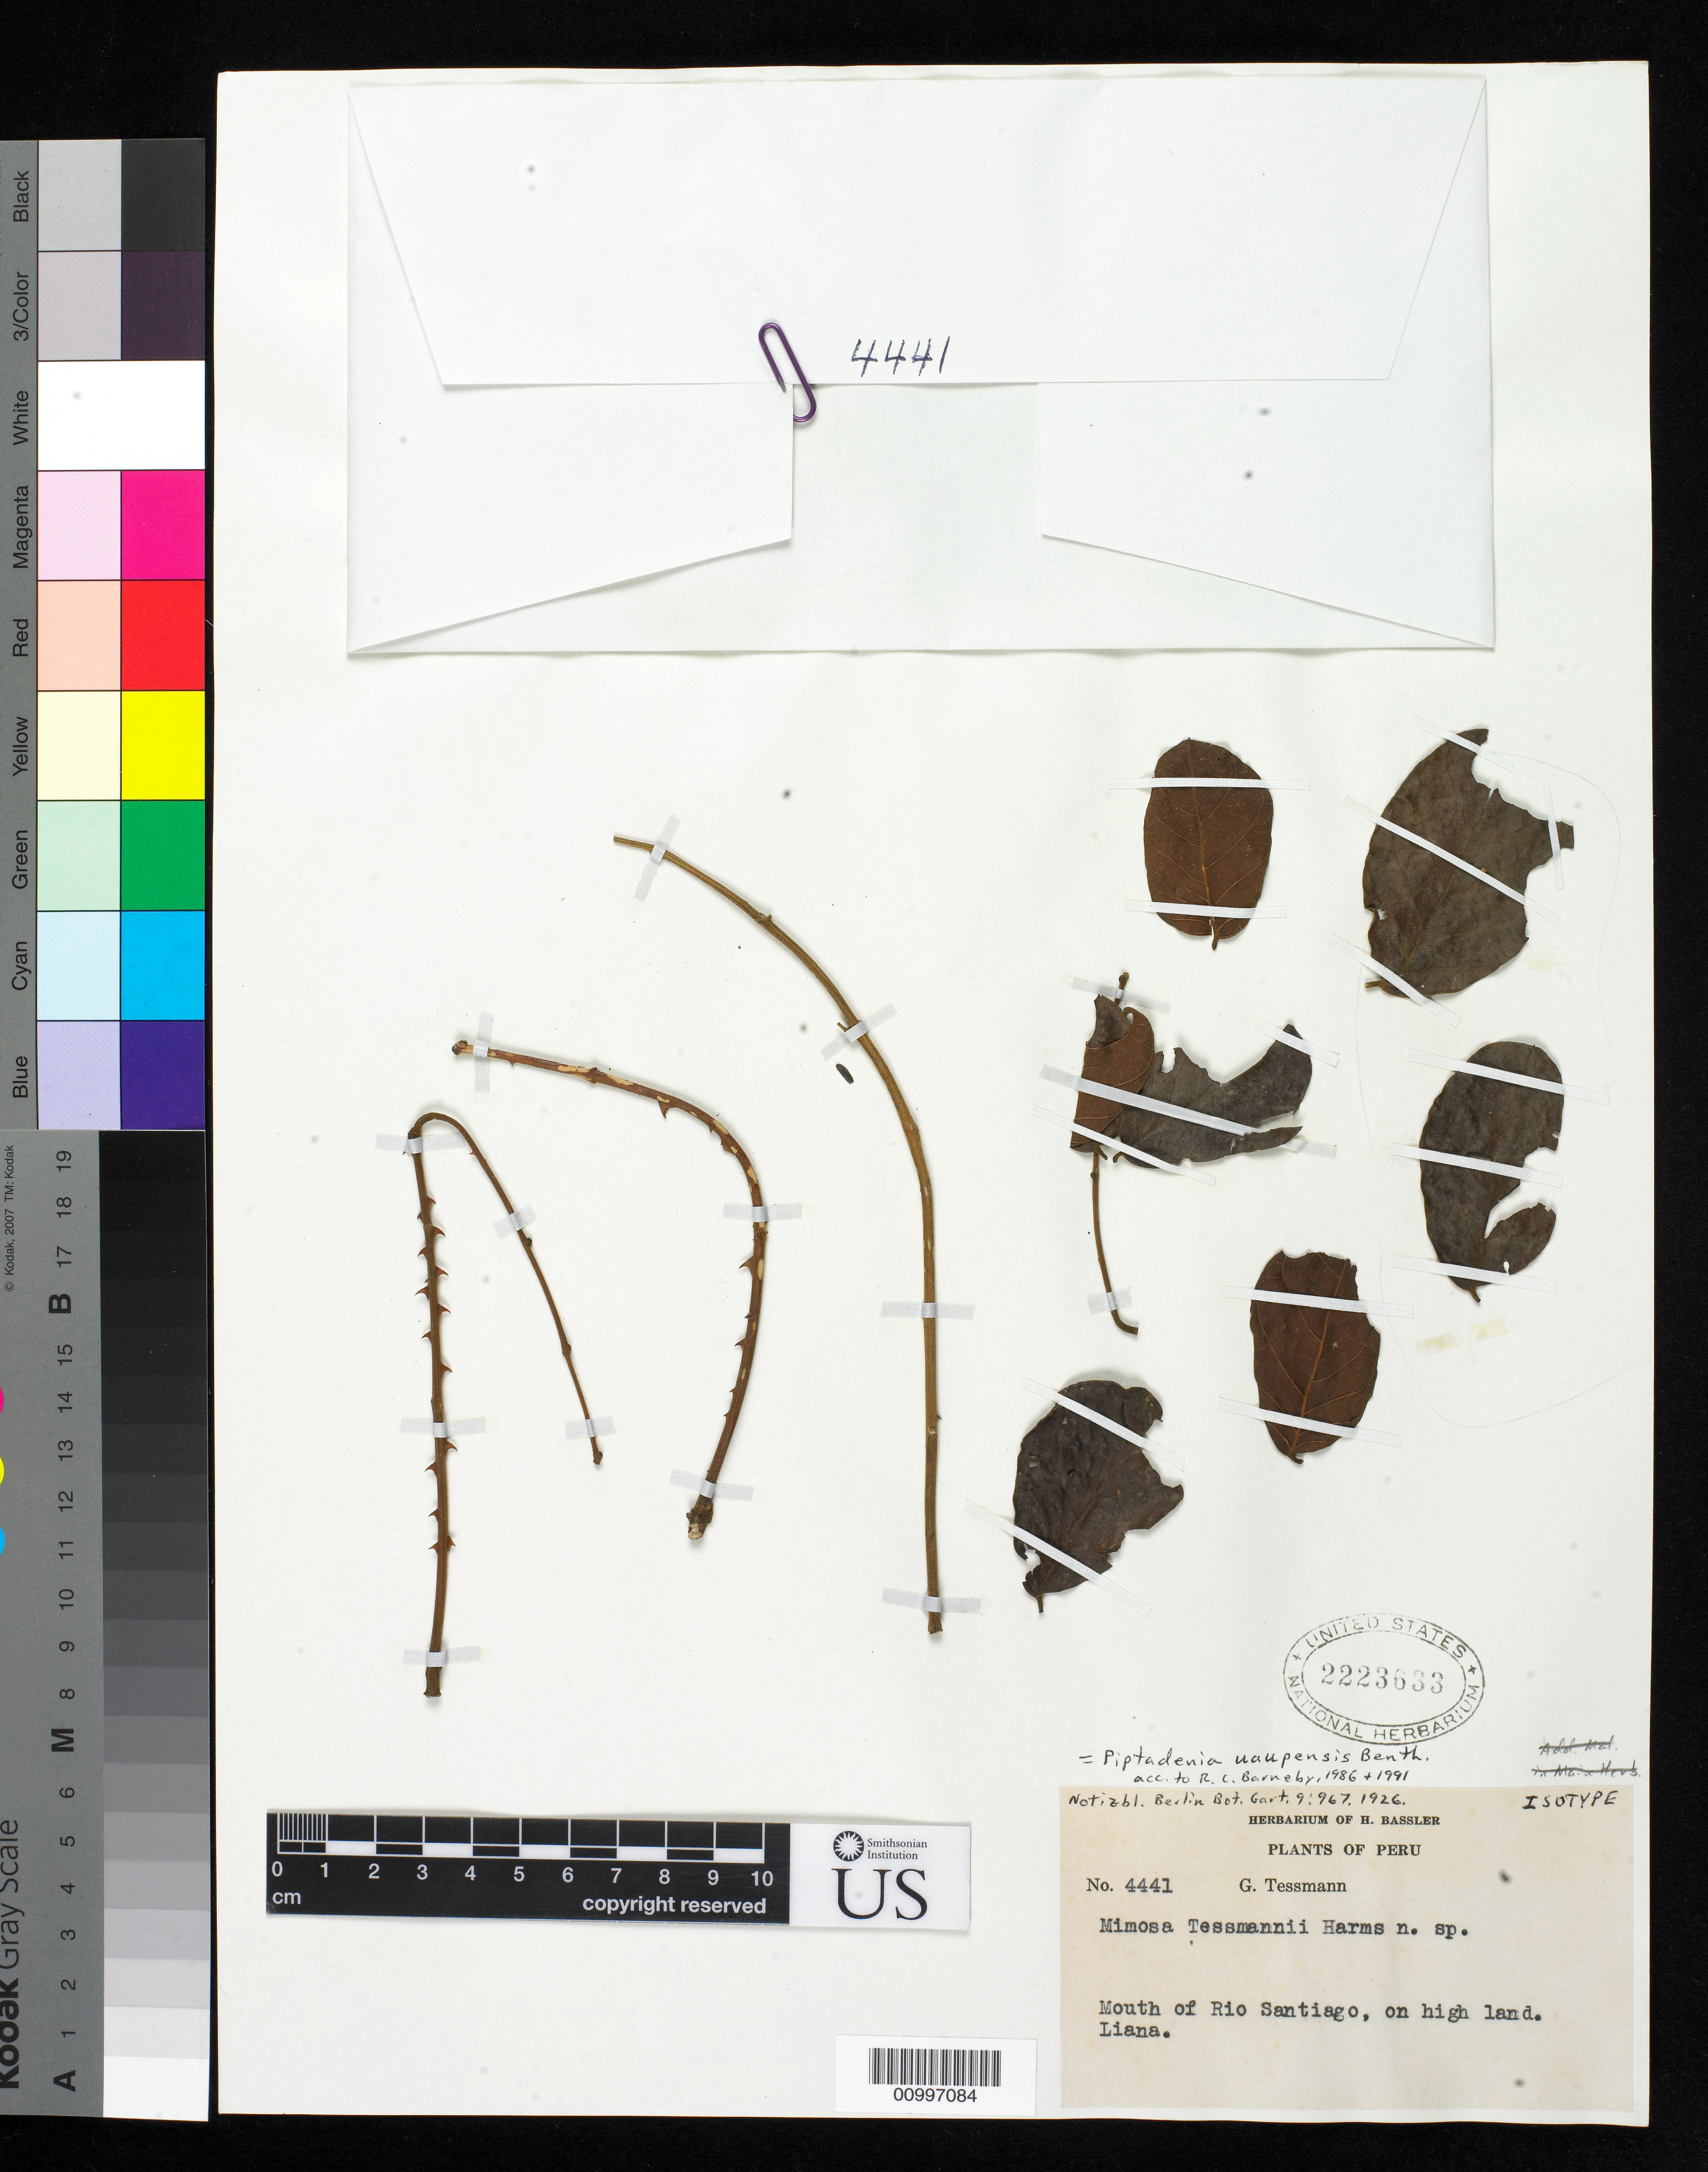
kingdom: Plantae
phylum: Tracheophyta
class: Magnoliopsida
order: Fabales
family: Fabaceae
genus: Mimosa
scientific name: Mimosa tessmannii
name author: Harms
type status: Isotype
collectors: G. Tessmann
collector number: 4441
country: Peru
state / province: Loreto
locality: Mouth of Rio Santiago.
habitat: High land.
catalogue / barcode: US 2223633